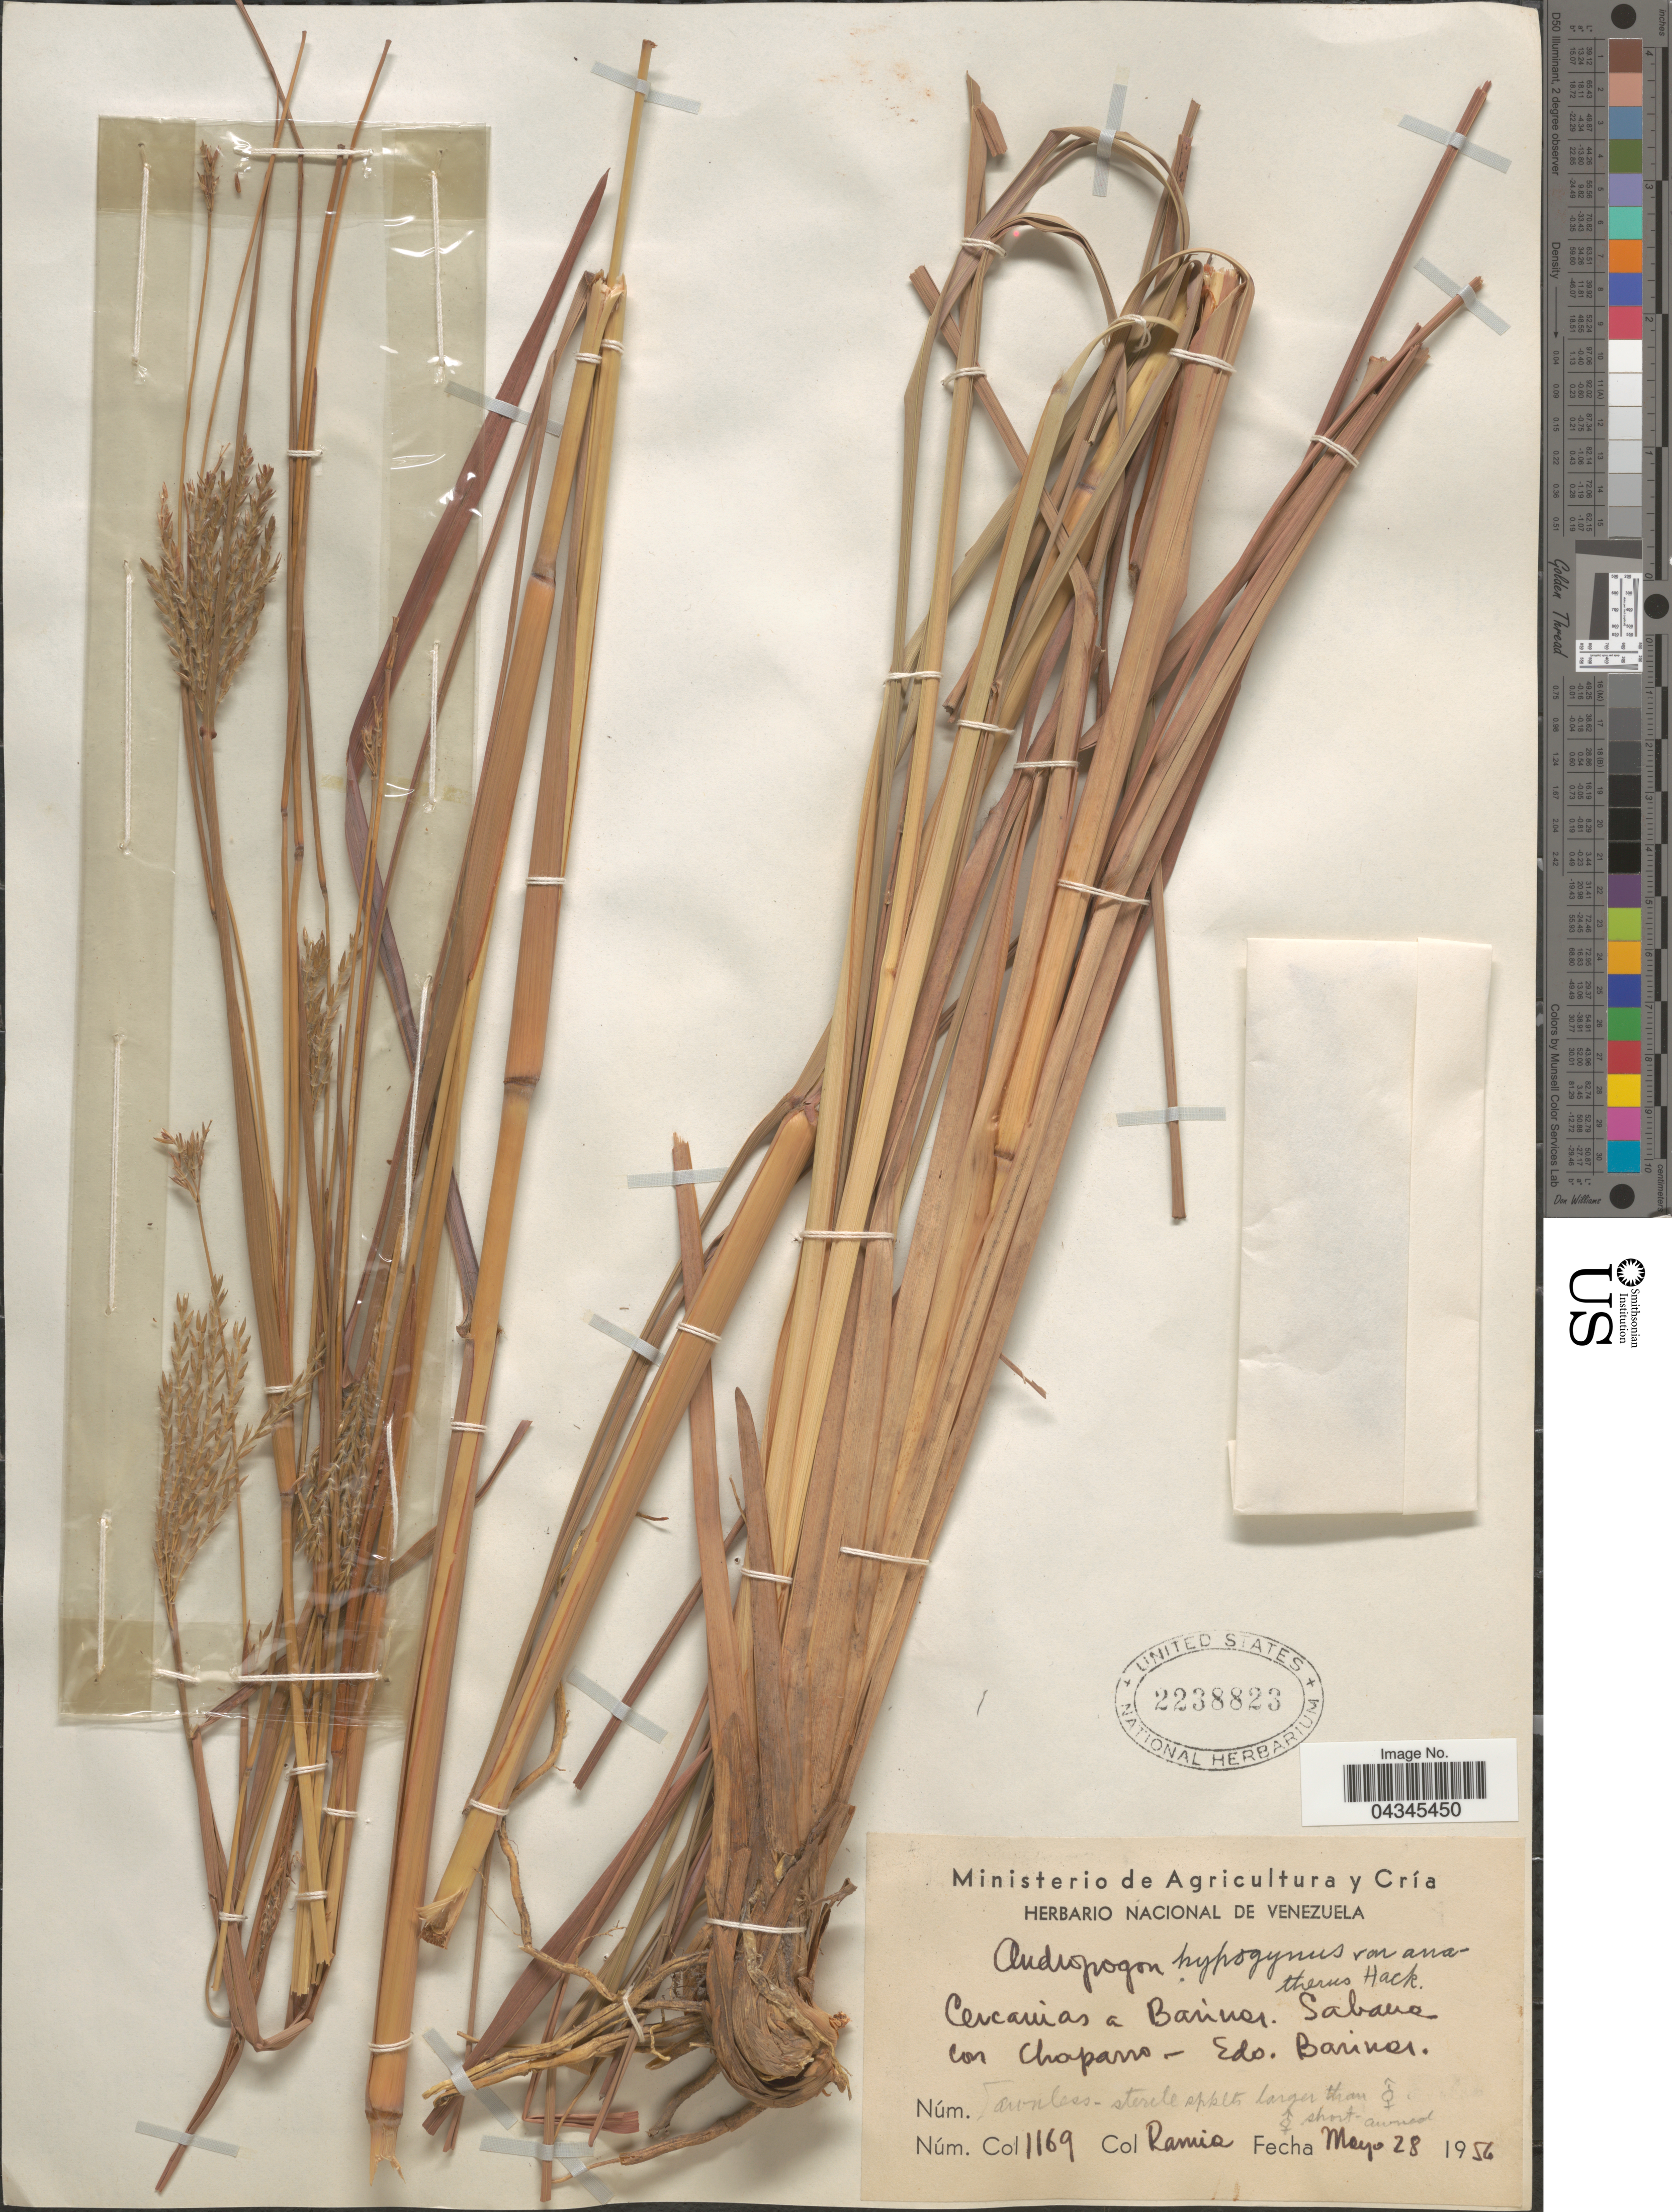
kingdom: Plantae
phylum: Tracheophyta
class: Liliopsida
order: Poales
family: Poaceae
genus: Andropogon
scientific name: Andropogon hypogynus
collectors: -- Ramia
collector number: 1169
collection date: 1956-05-28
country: Venezuela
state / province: Barinas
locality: Cercanias a Barinas. Sabana con chaparro.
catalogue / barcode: US 2238823